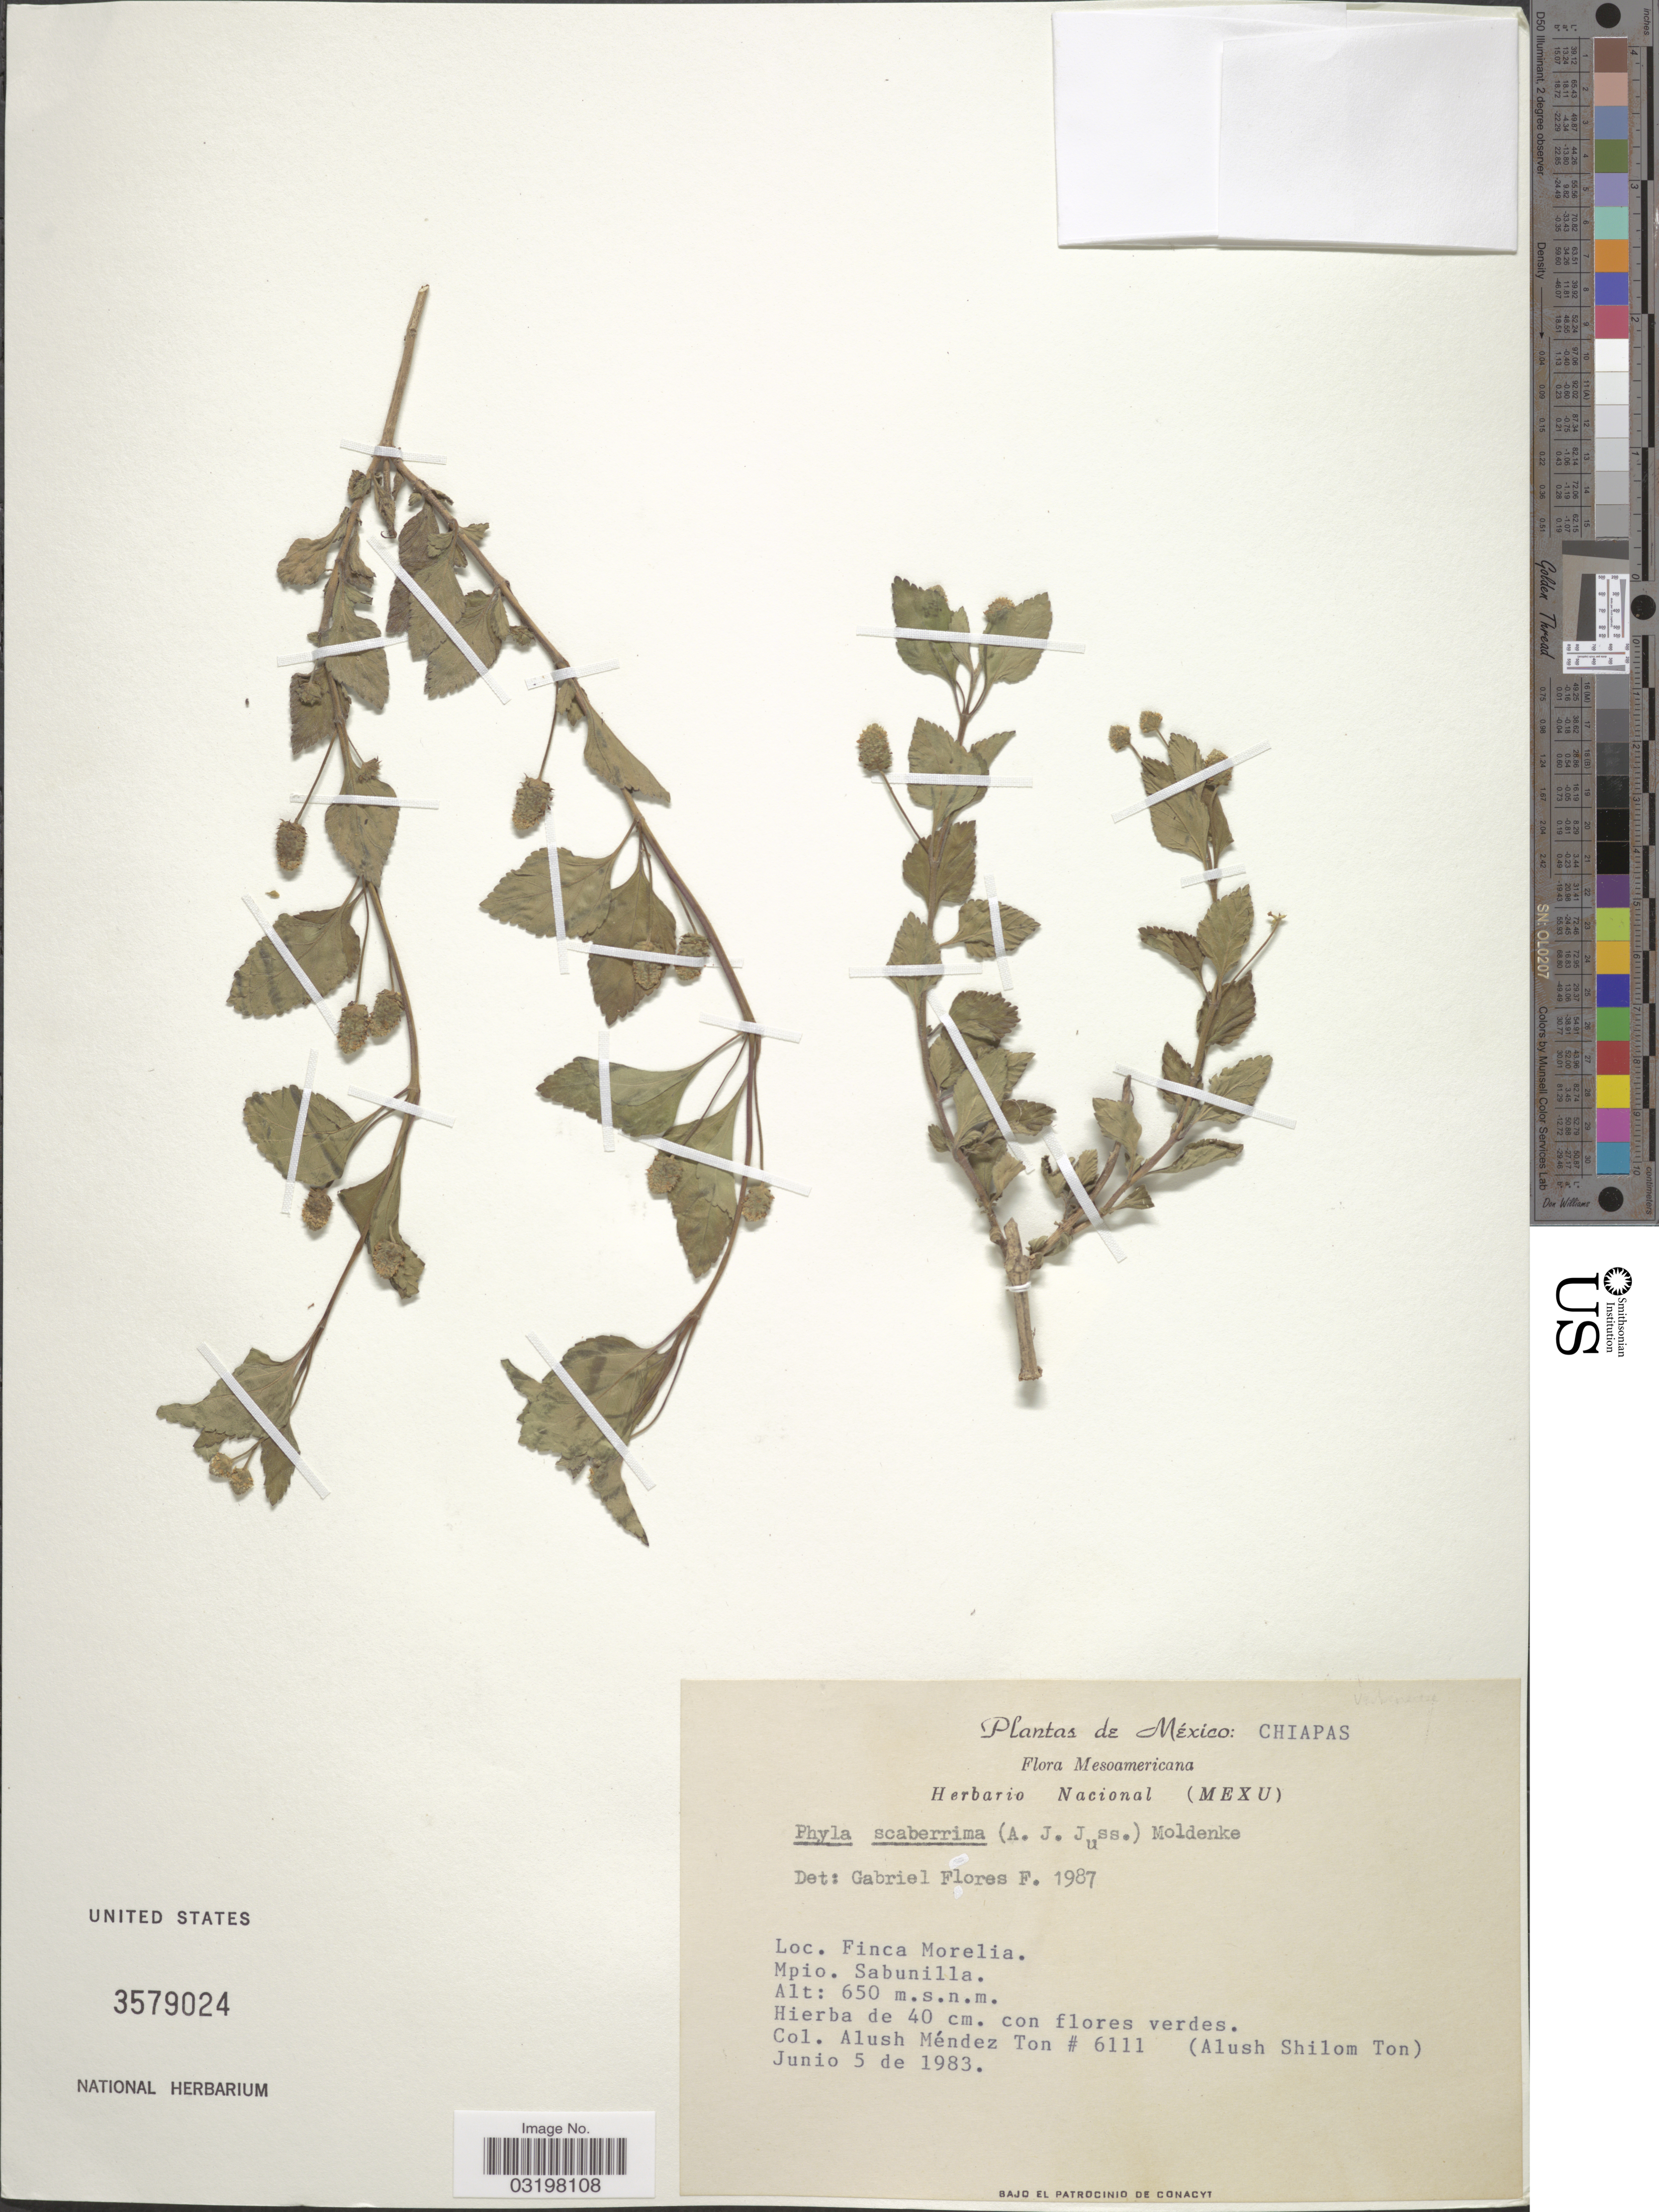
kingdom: Plantae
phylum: Tracheophyta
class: Magnoliopsida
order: Lamiales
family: Verbenaceae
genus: Lippia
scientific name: Lippia dulcis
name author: Trevis.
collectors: A. Méndez Ton & A. S. Ton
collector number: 6111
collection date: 1983-06-05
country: Mexico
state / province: Chiapas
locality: Finca Morelia. Mpio. Sabunilla.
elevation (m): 650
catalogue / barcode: US 3579024